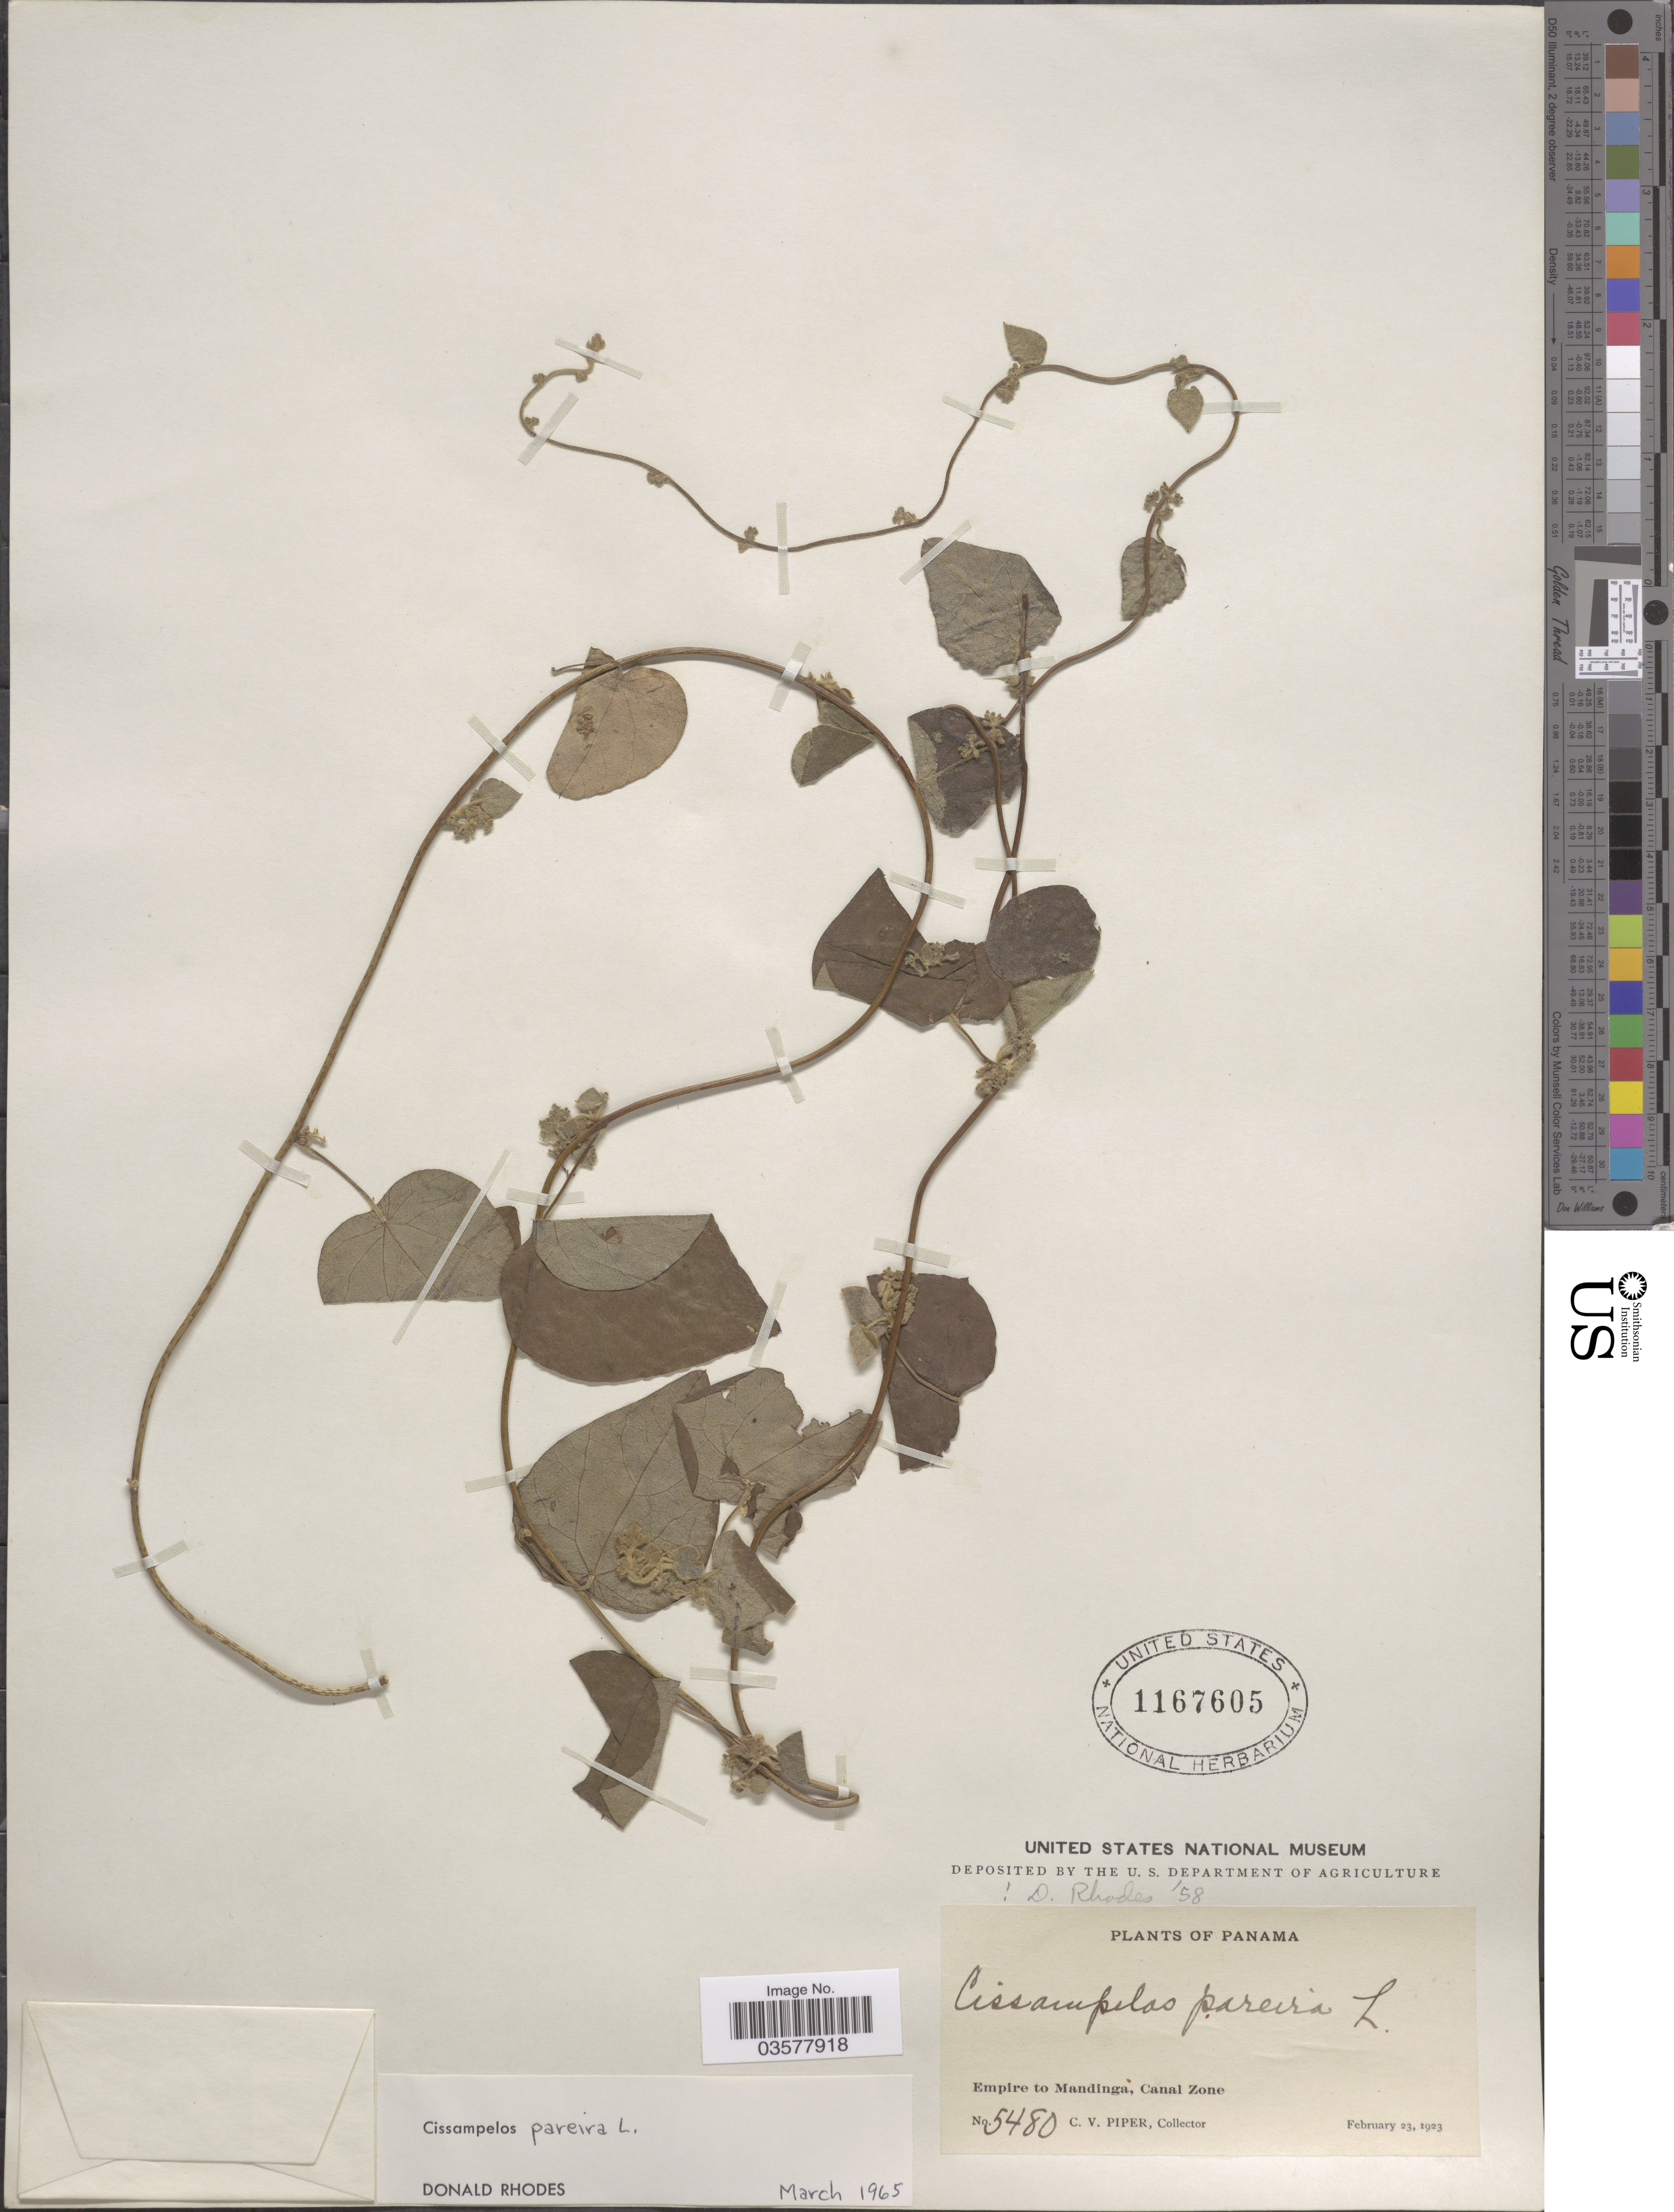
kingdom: Plantae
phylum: Tracheophyta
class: Magnoliopsida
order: Ranunculales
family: Menispermaceae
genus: Cissampelos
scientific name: Cissampelos pareira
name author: L.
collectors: C. V. Piper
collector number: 5480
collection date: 1923-02-23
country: Panama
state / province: Colón / Panamá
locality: Empire to Mandinga, Canal Zone.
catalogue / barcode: US 1167605